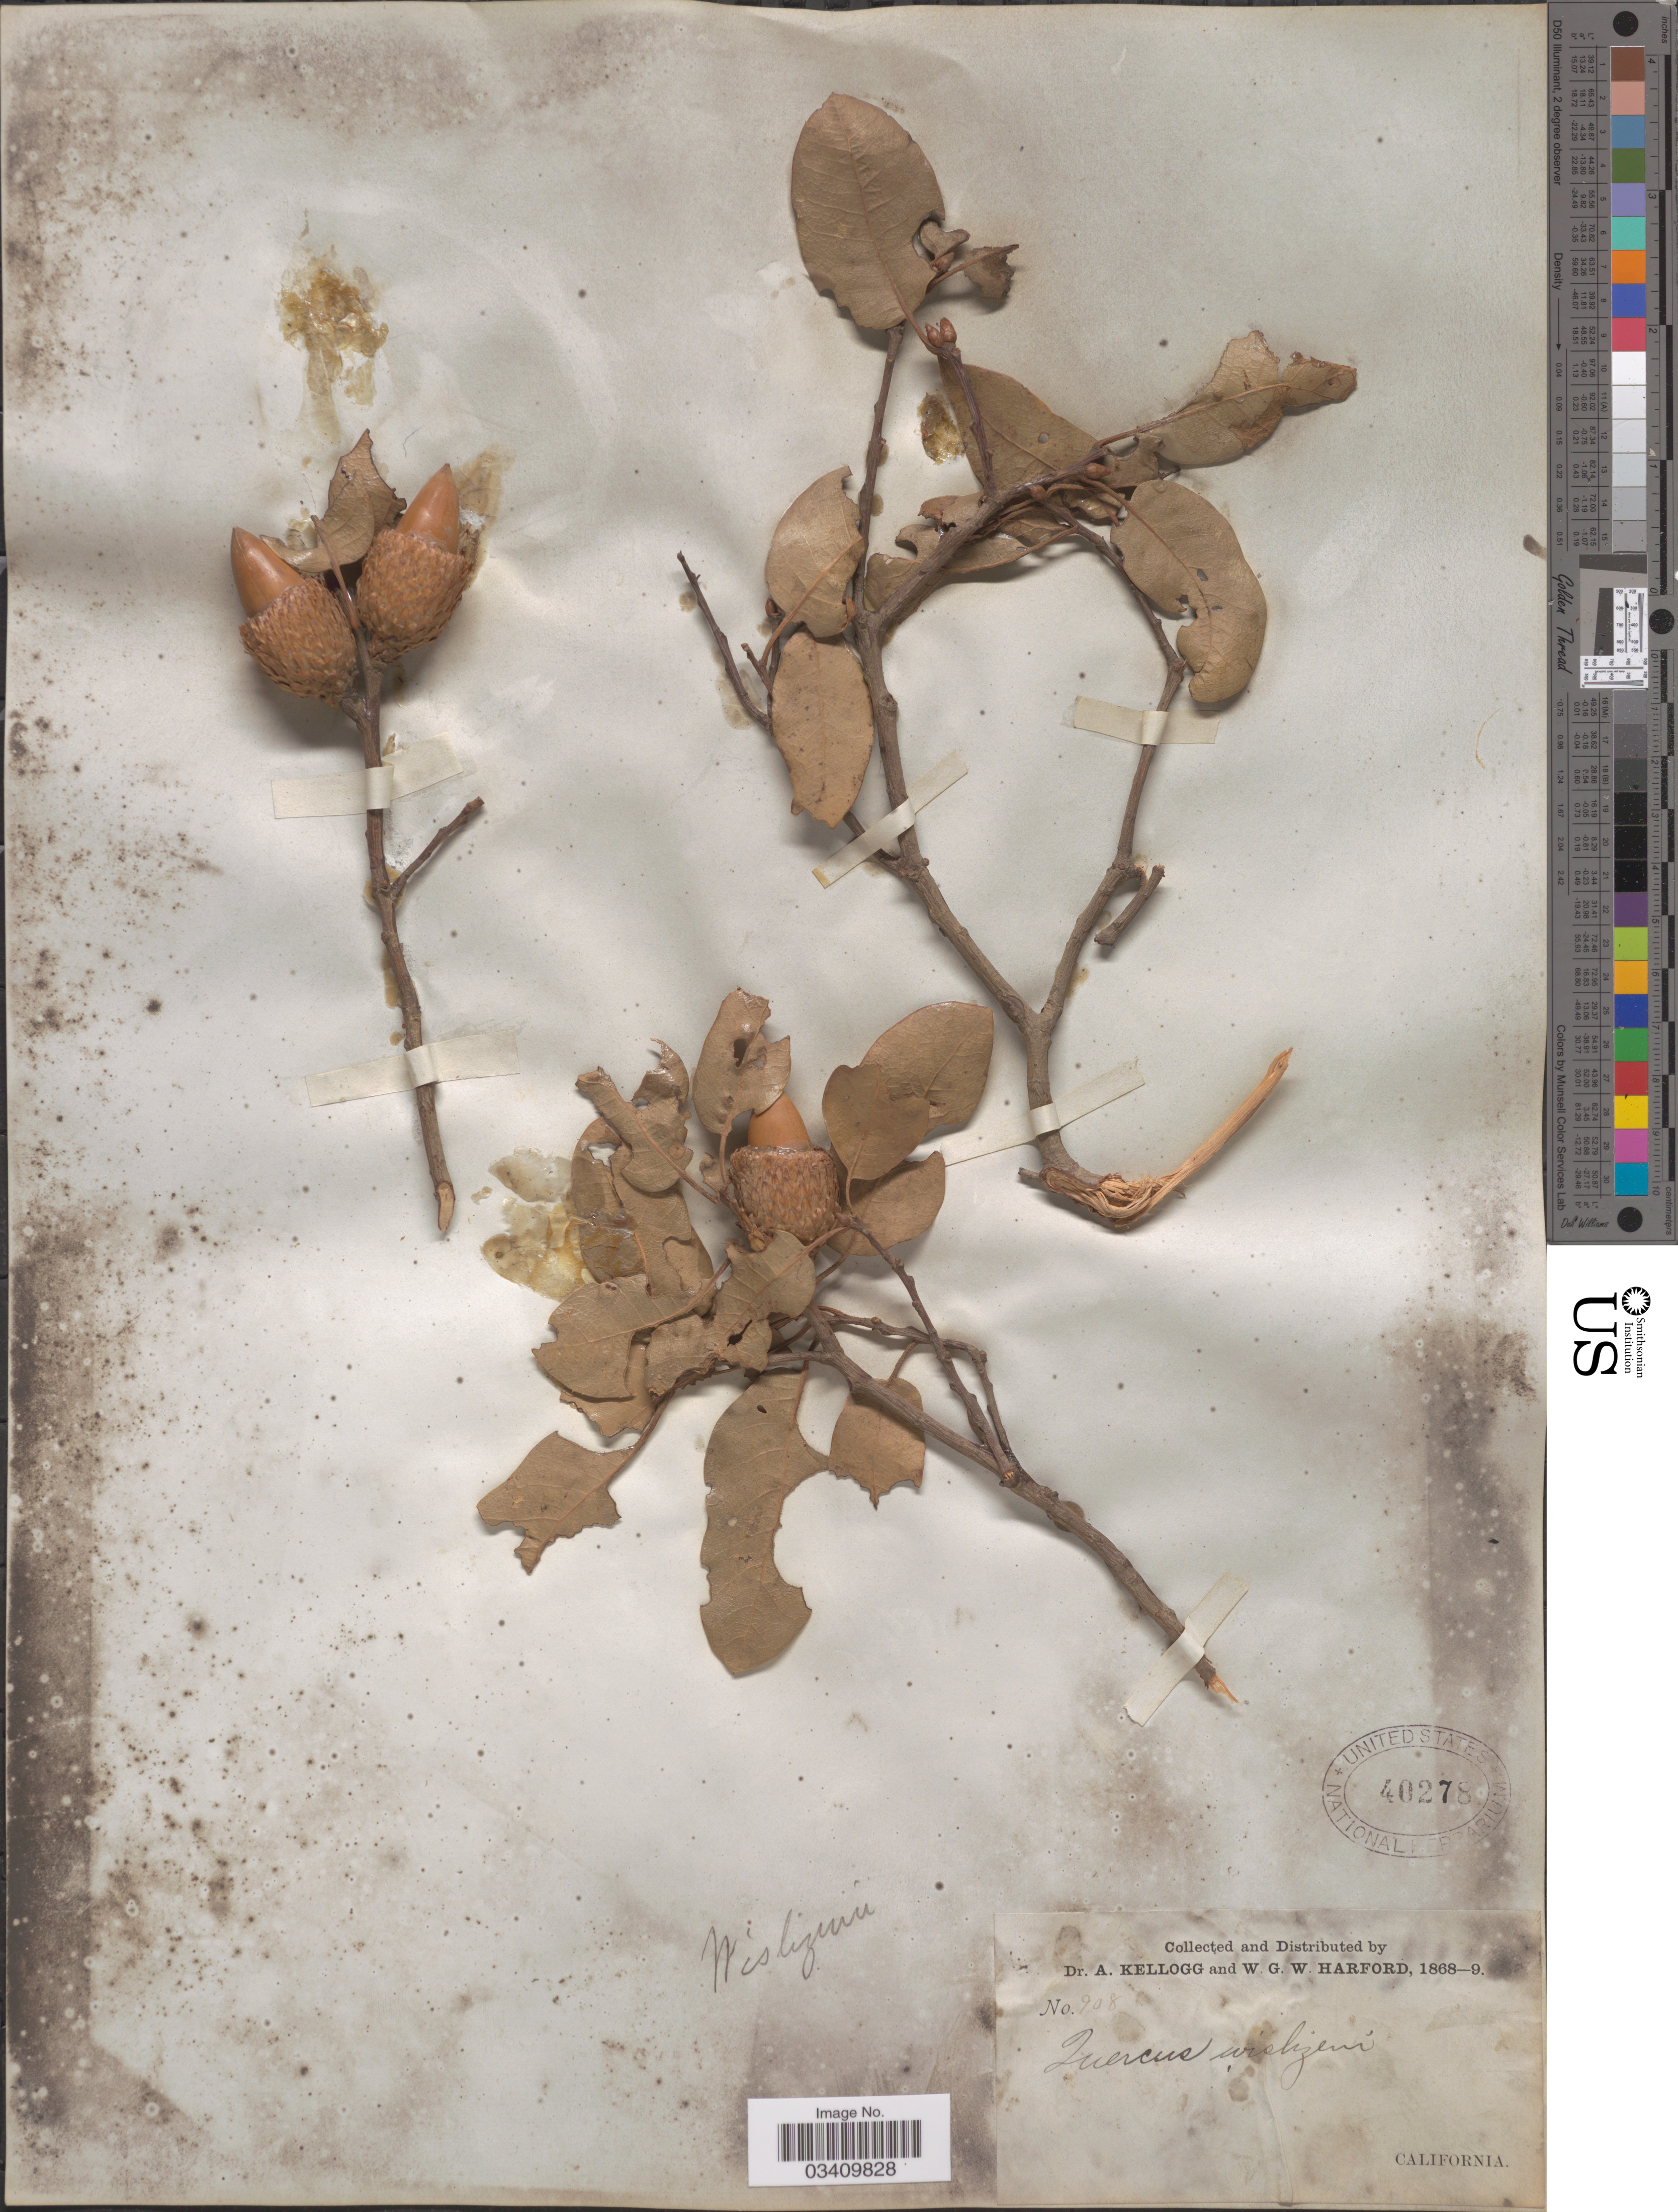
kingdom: Plantae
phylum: Tracheophyta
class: Magnoliopsida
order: Fagales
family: Fagaceae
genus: Quercus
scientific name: Quercus wislizeni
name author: A. DC.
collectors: A. Kellogg & W. G. W. Harford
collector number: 908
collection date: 1868/1869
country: United States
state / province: California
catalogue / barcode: US 40278